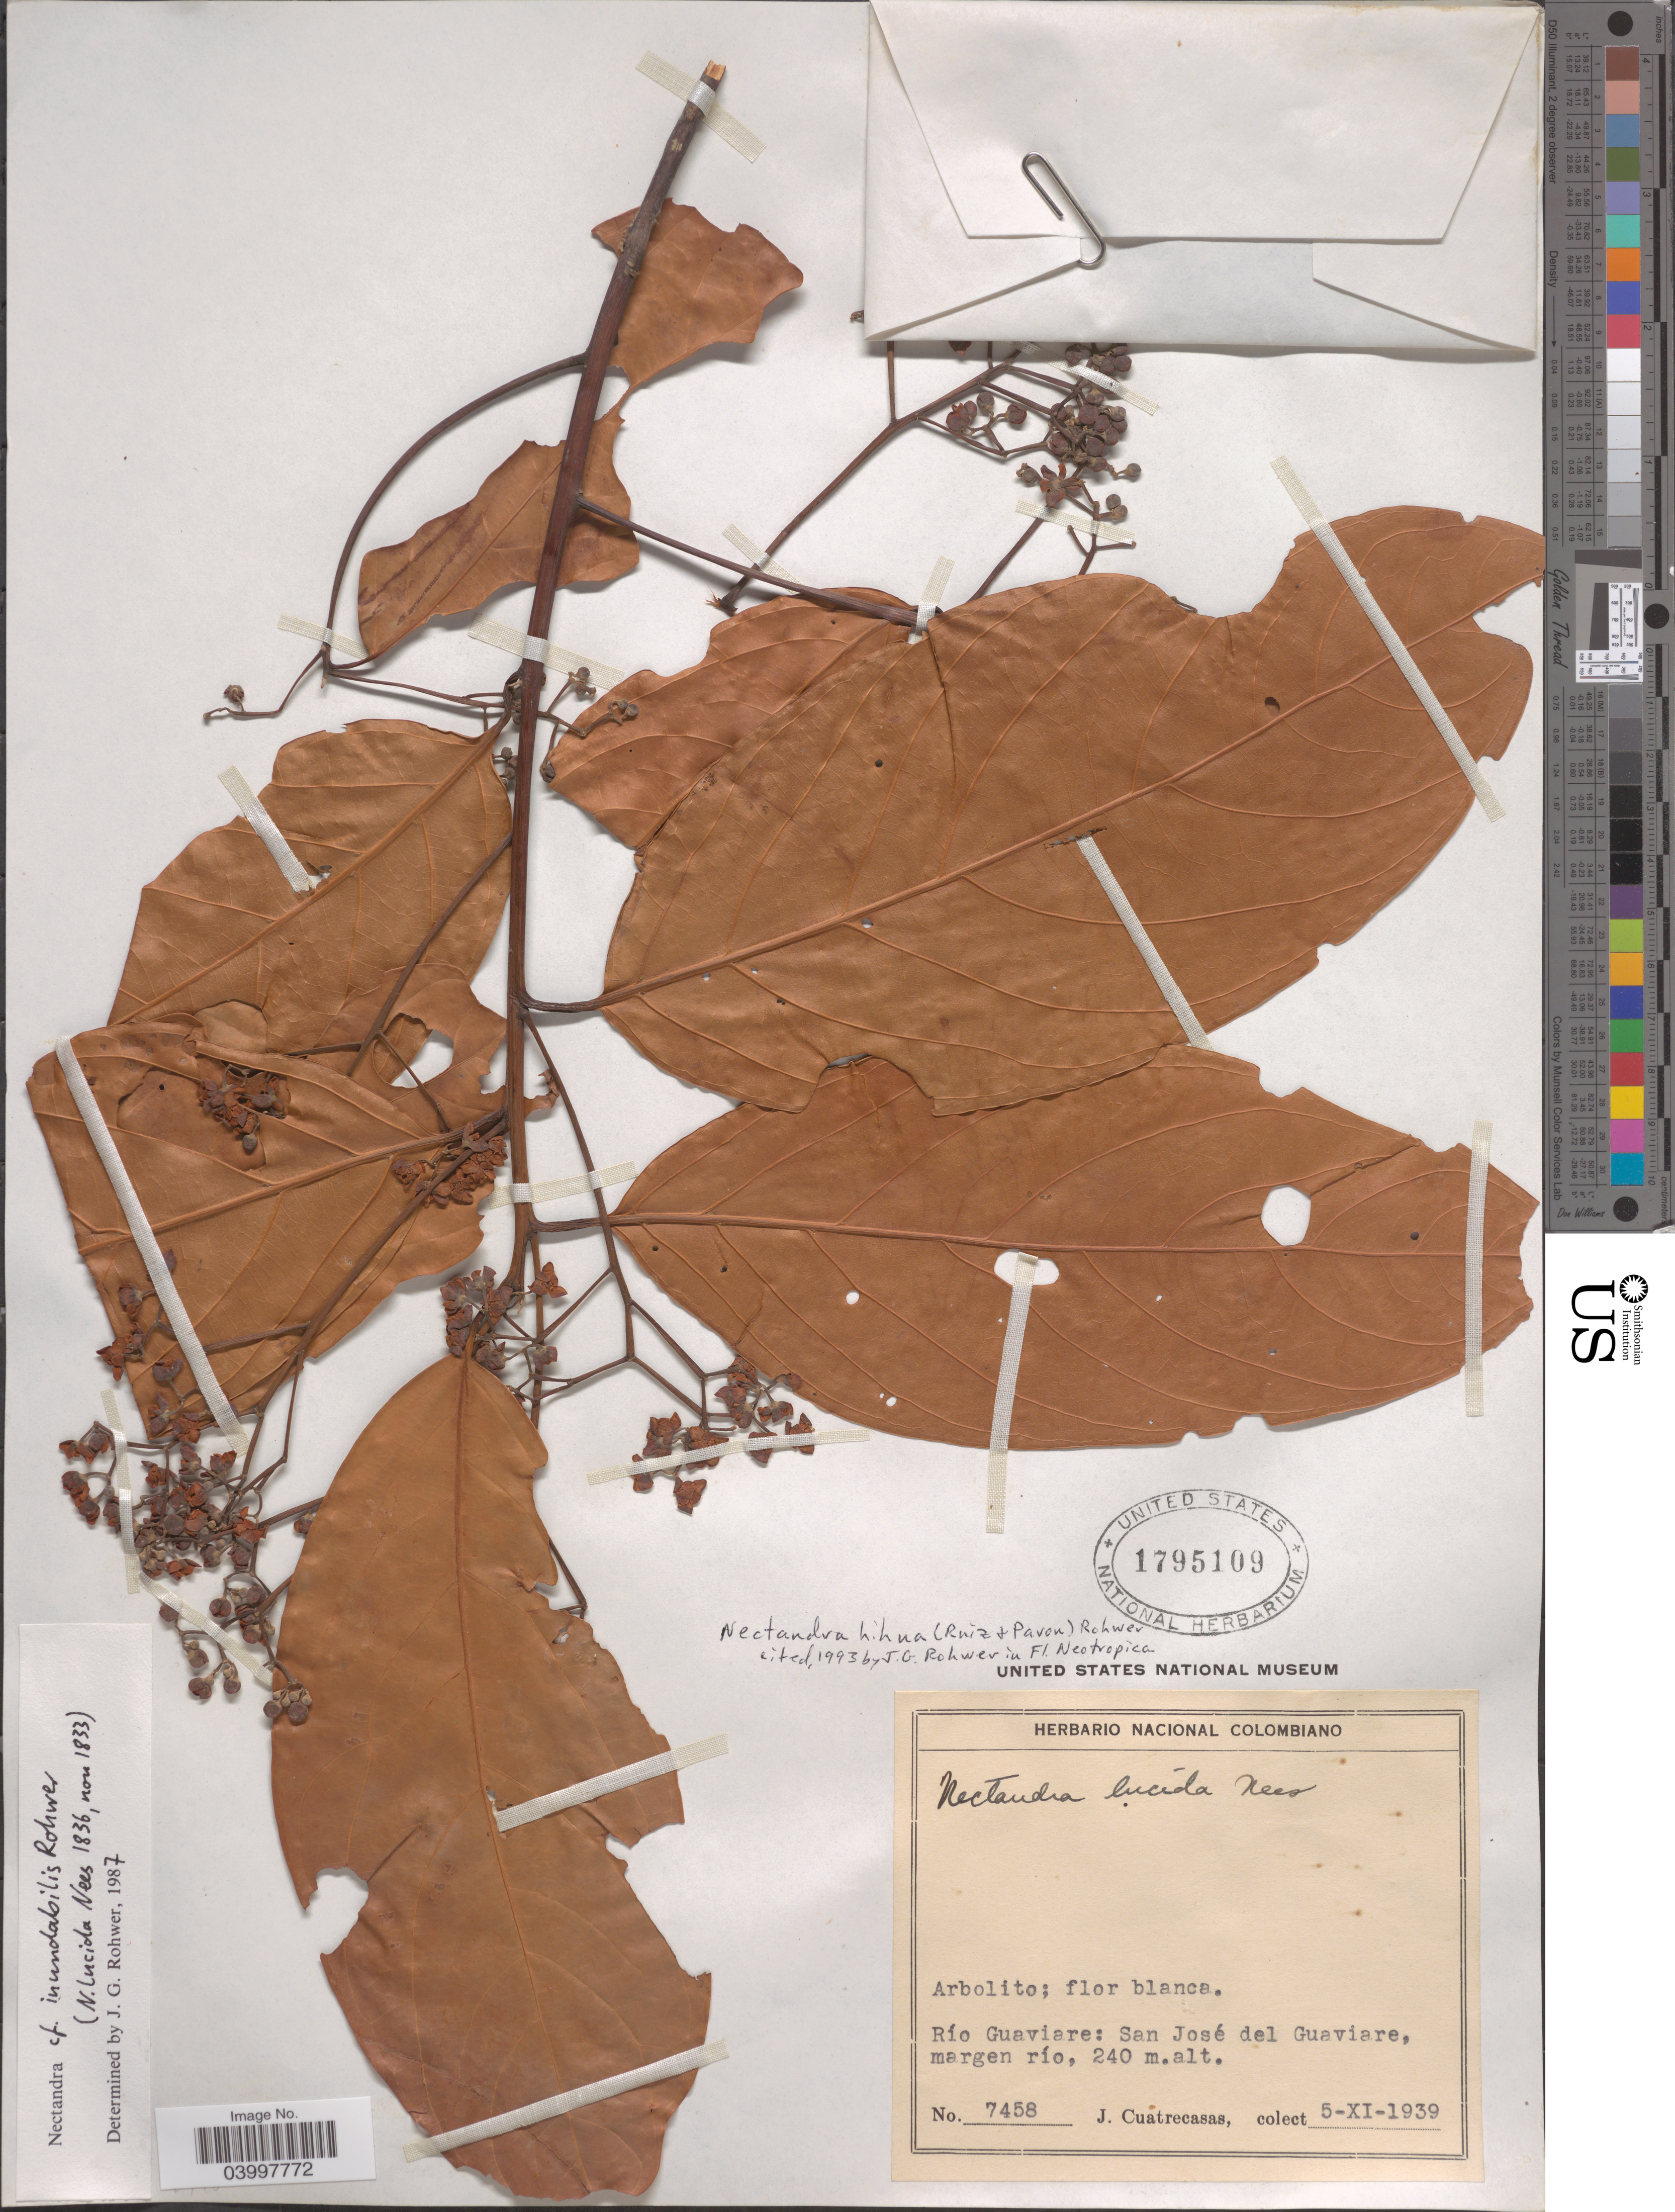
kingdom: Plantae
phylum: Tracheophyta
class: Magnoliopsida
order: Laurales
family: Lauraceae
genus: Nectandra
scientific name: Nectandra hihua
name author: (Ruiz & Pav.) Rohwer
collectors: J. Cuatrecasas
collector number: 7458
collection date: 1939-11-05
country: Colombia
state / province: Guaviare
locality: Río Guaviare: San José del Guaviare, margen río.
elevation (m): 240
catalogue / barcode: US 1795109